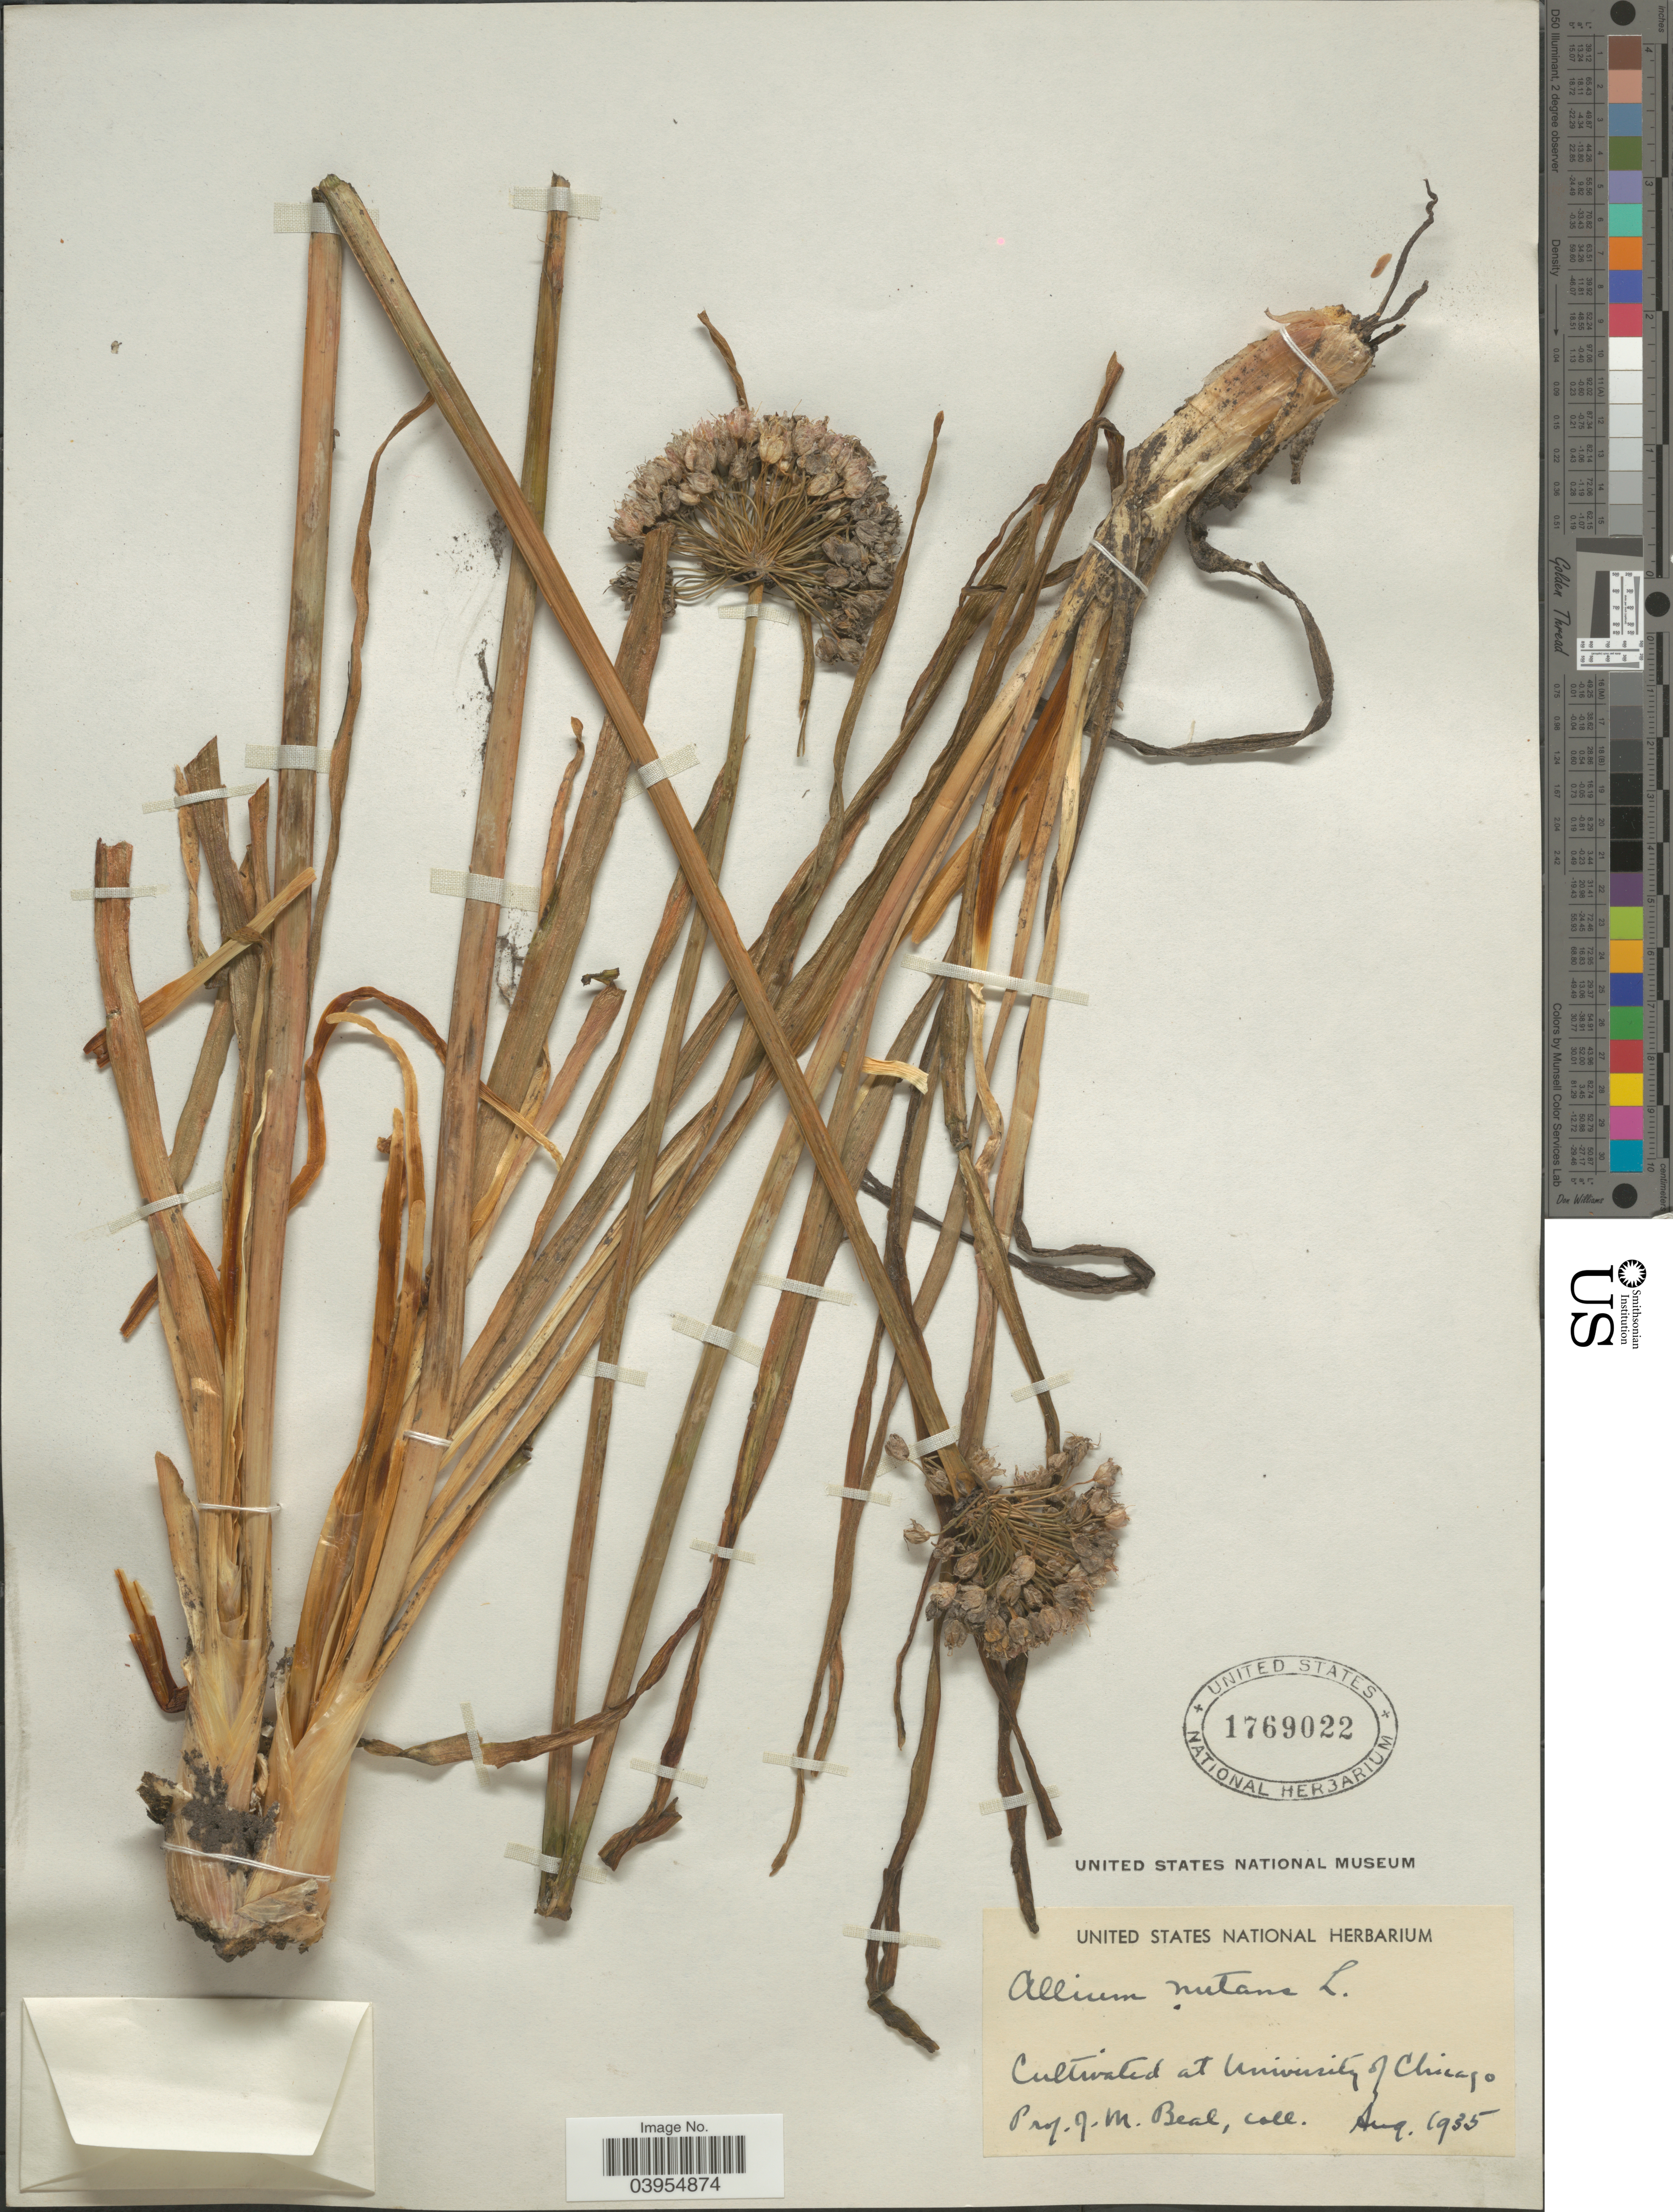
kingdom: Plantae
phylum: Tracheophyta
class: Liliopsida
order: Asparagales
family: Amaryllidaceae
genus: Allium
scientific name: Allium nutans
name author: L.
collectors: J. Beal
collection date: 1935-08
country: United States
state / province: Illinois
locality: At University of Chicago.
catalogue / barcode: US 1769022